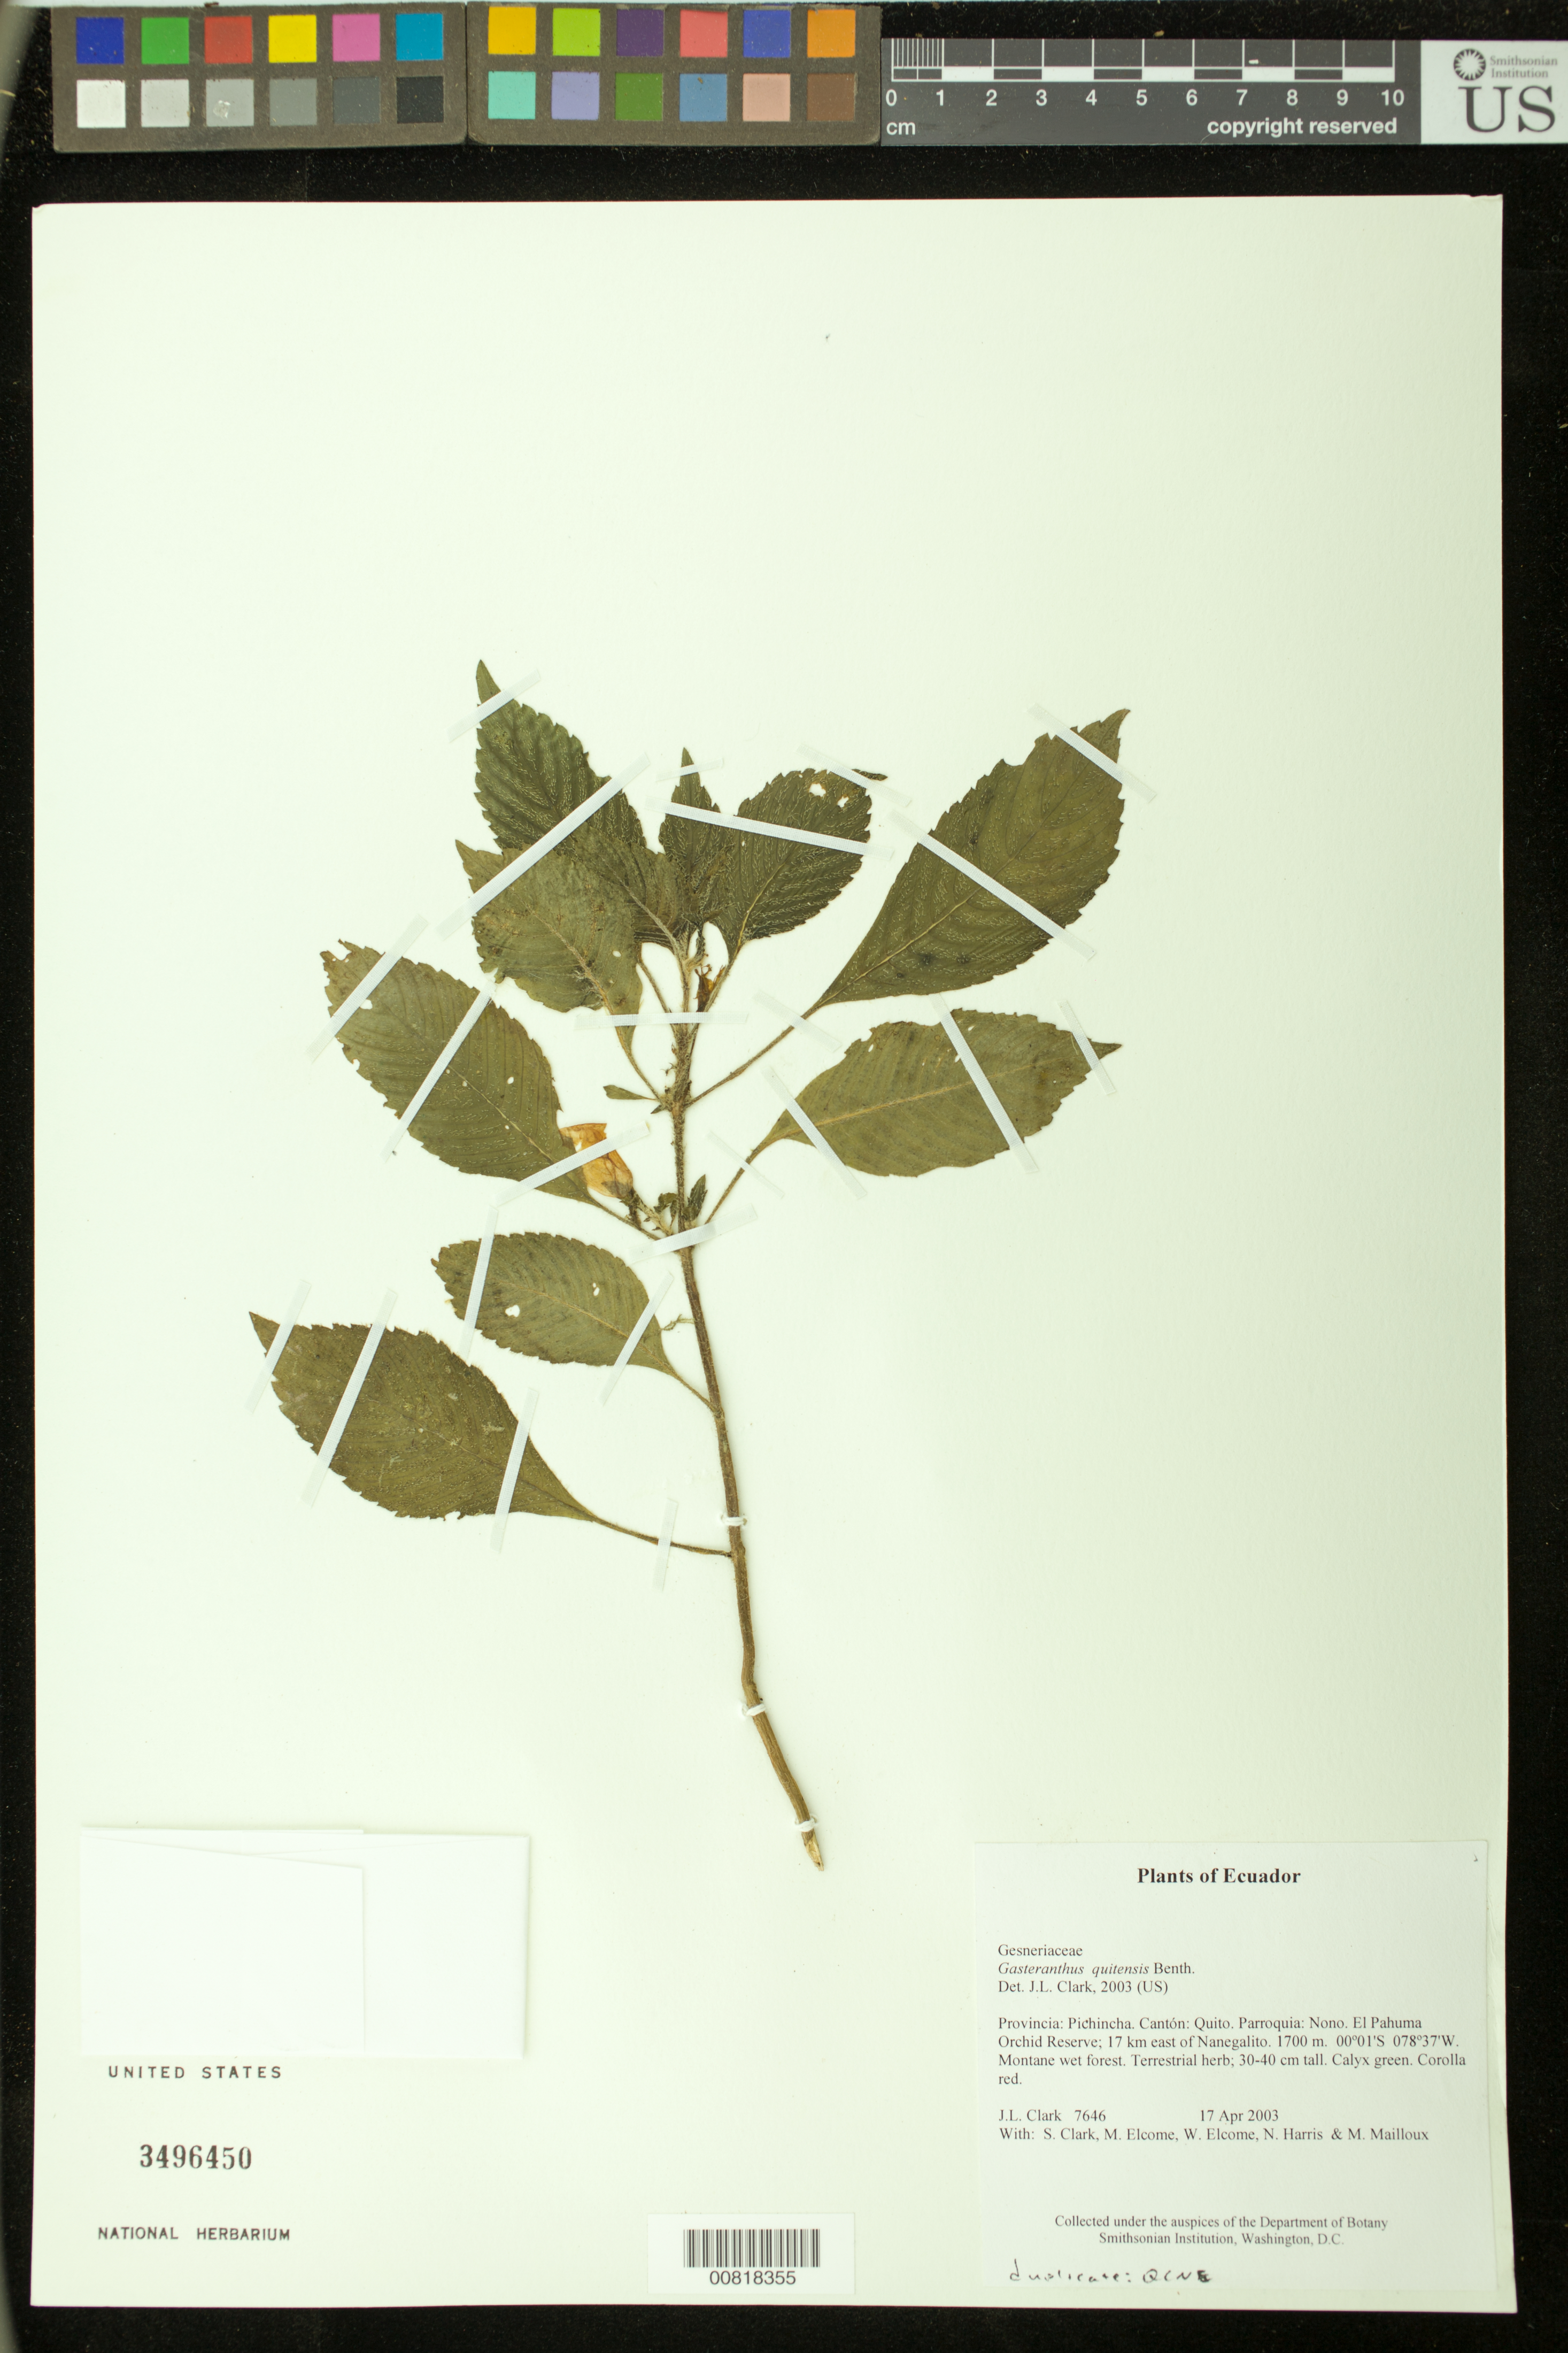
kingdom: Plantae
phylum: Tracheophyta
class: Magnoliopsida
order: Lamiales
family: Gesneriaceae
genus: Gasteranthus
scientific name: Gasteranthus quitensis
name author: Benth.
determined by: Clark, J. L., (SEL), The Marie Selby Botanical Garden (UNITED STATES)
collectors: J. L. Clark, S. Clark, M. Elcome, W. Elcome, N. Harris & M. Mailloux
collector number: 7646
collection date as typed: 17 Apr 2003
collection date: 2003-04-17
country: Ecuador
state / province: Pichincha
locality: Quito. Parroquia: Nono. El Pahuma Orchid Reserve; 17 km east of Nanegalito.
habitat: Montane wet forest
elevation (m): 1700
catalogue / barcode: US 3496450